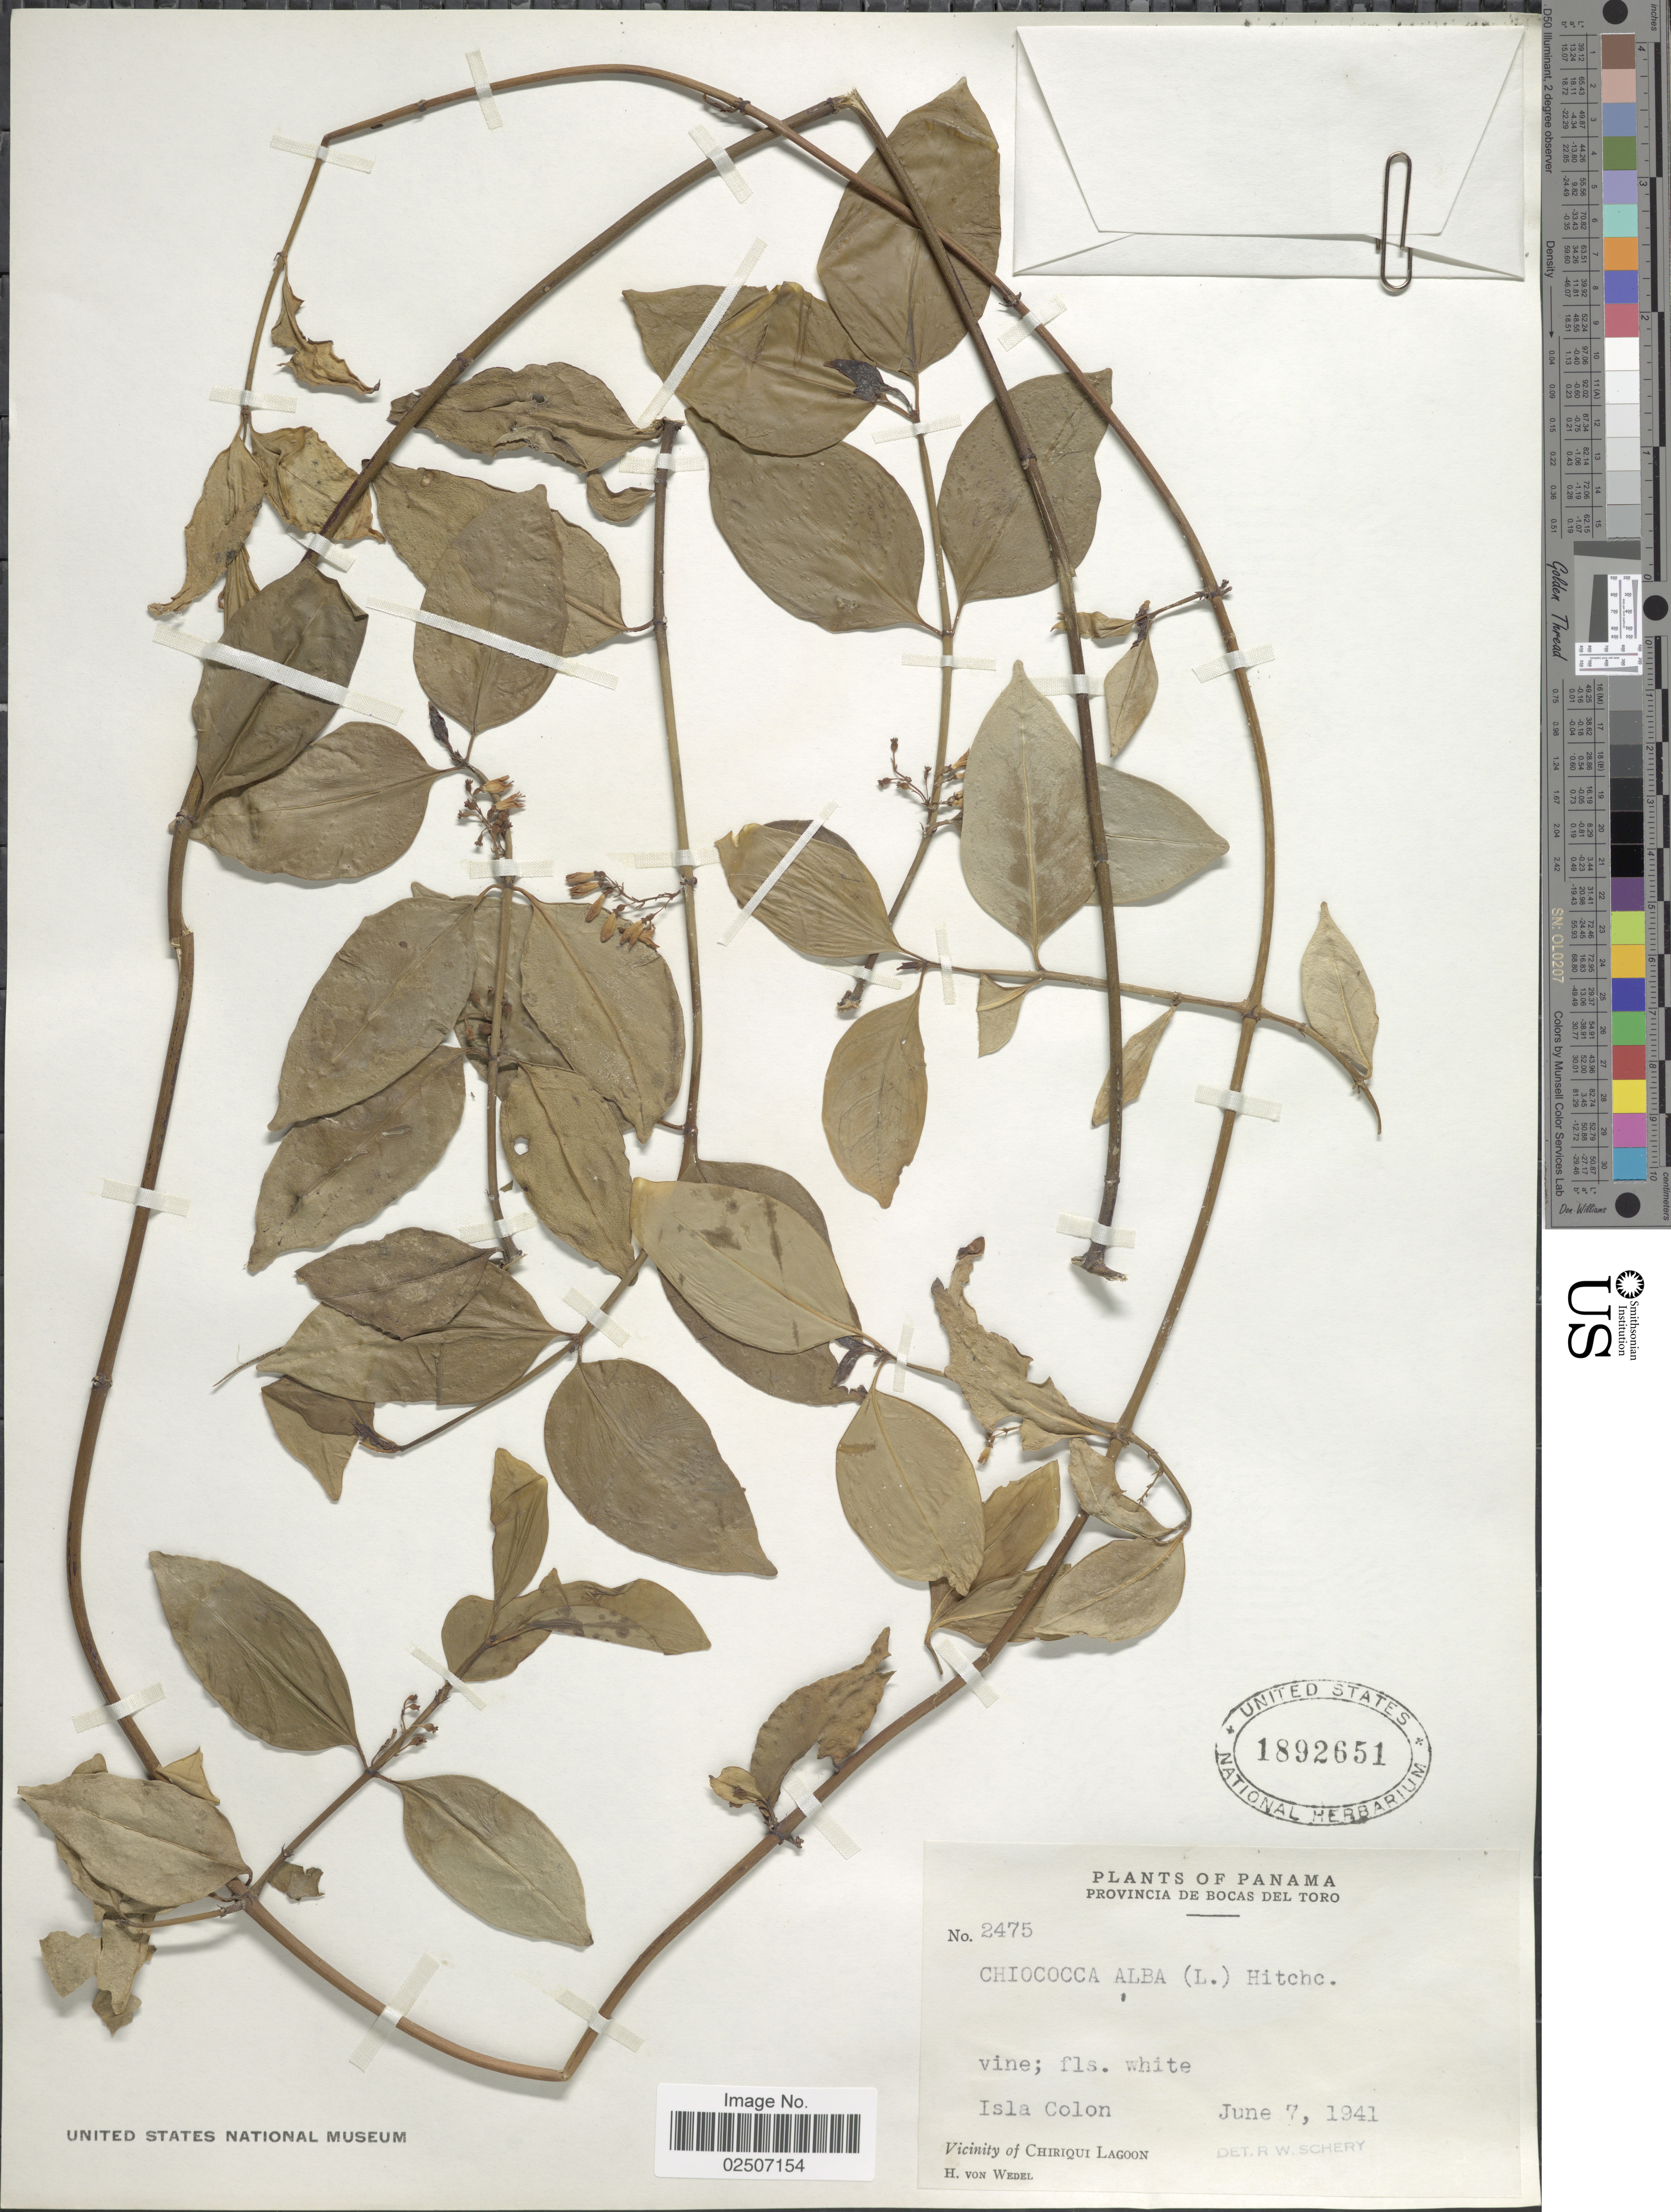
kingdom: Plantae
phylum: Tracheophyta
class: Magnoliopsida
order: Gentianales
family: Rubiaceae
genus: Chiococca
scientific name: Chiococca alba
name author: (L.) Hitchc.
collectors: H. von Wedel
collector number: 2475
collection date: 1941-06-07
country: Panama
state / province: Bocas del Toro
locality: Provincia de Bocas del Toro. Isla Colon. Vicinity of Chiriqui Lagoon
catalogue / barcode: US 1892651